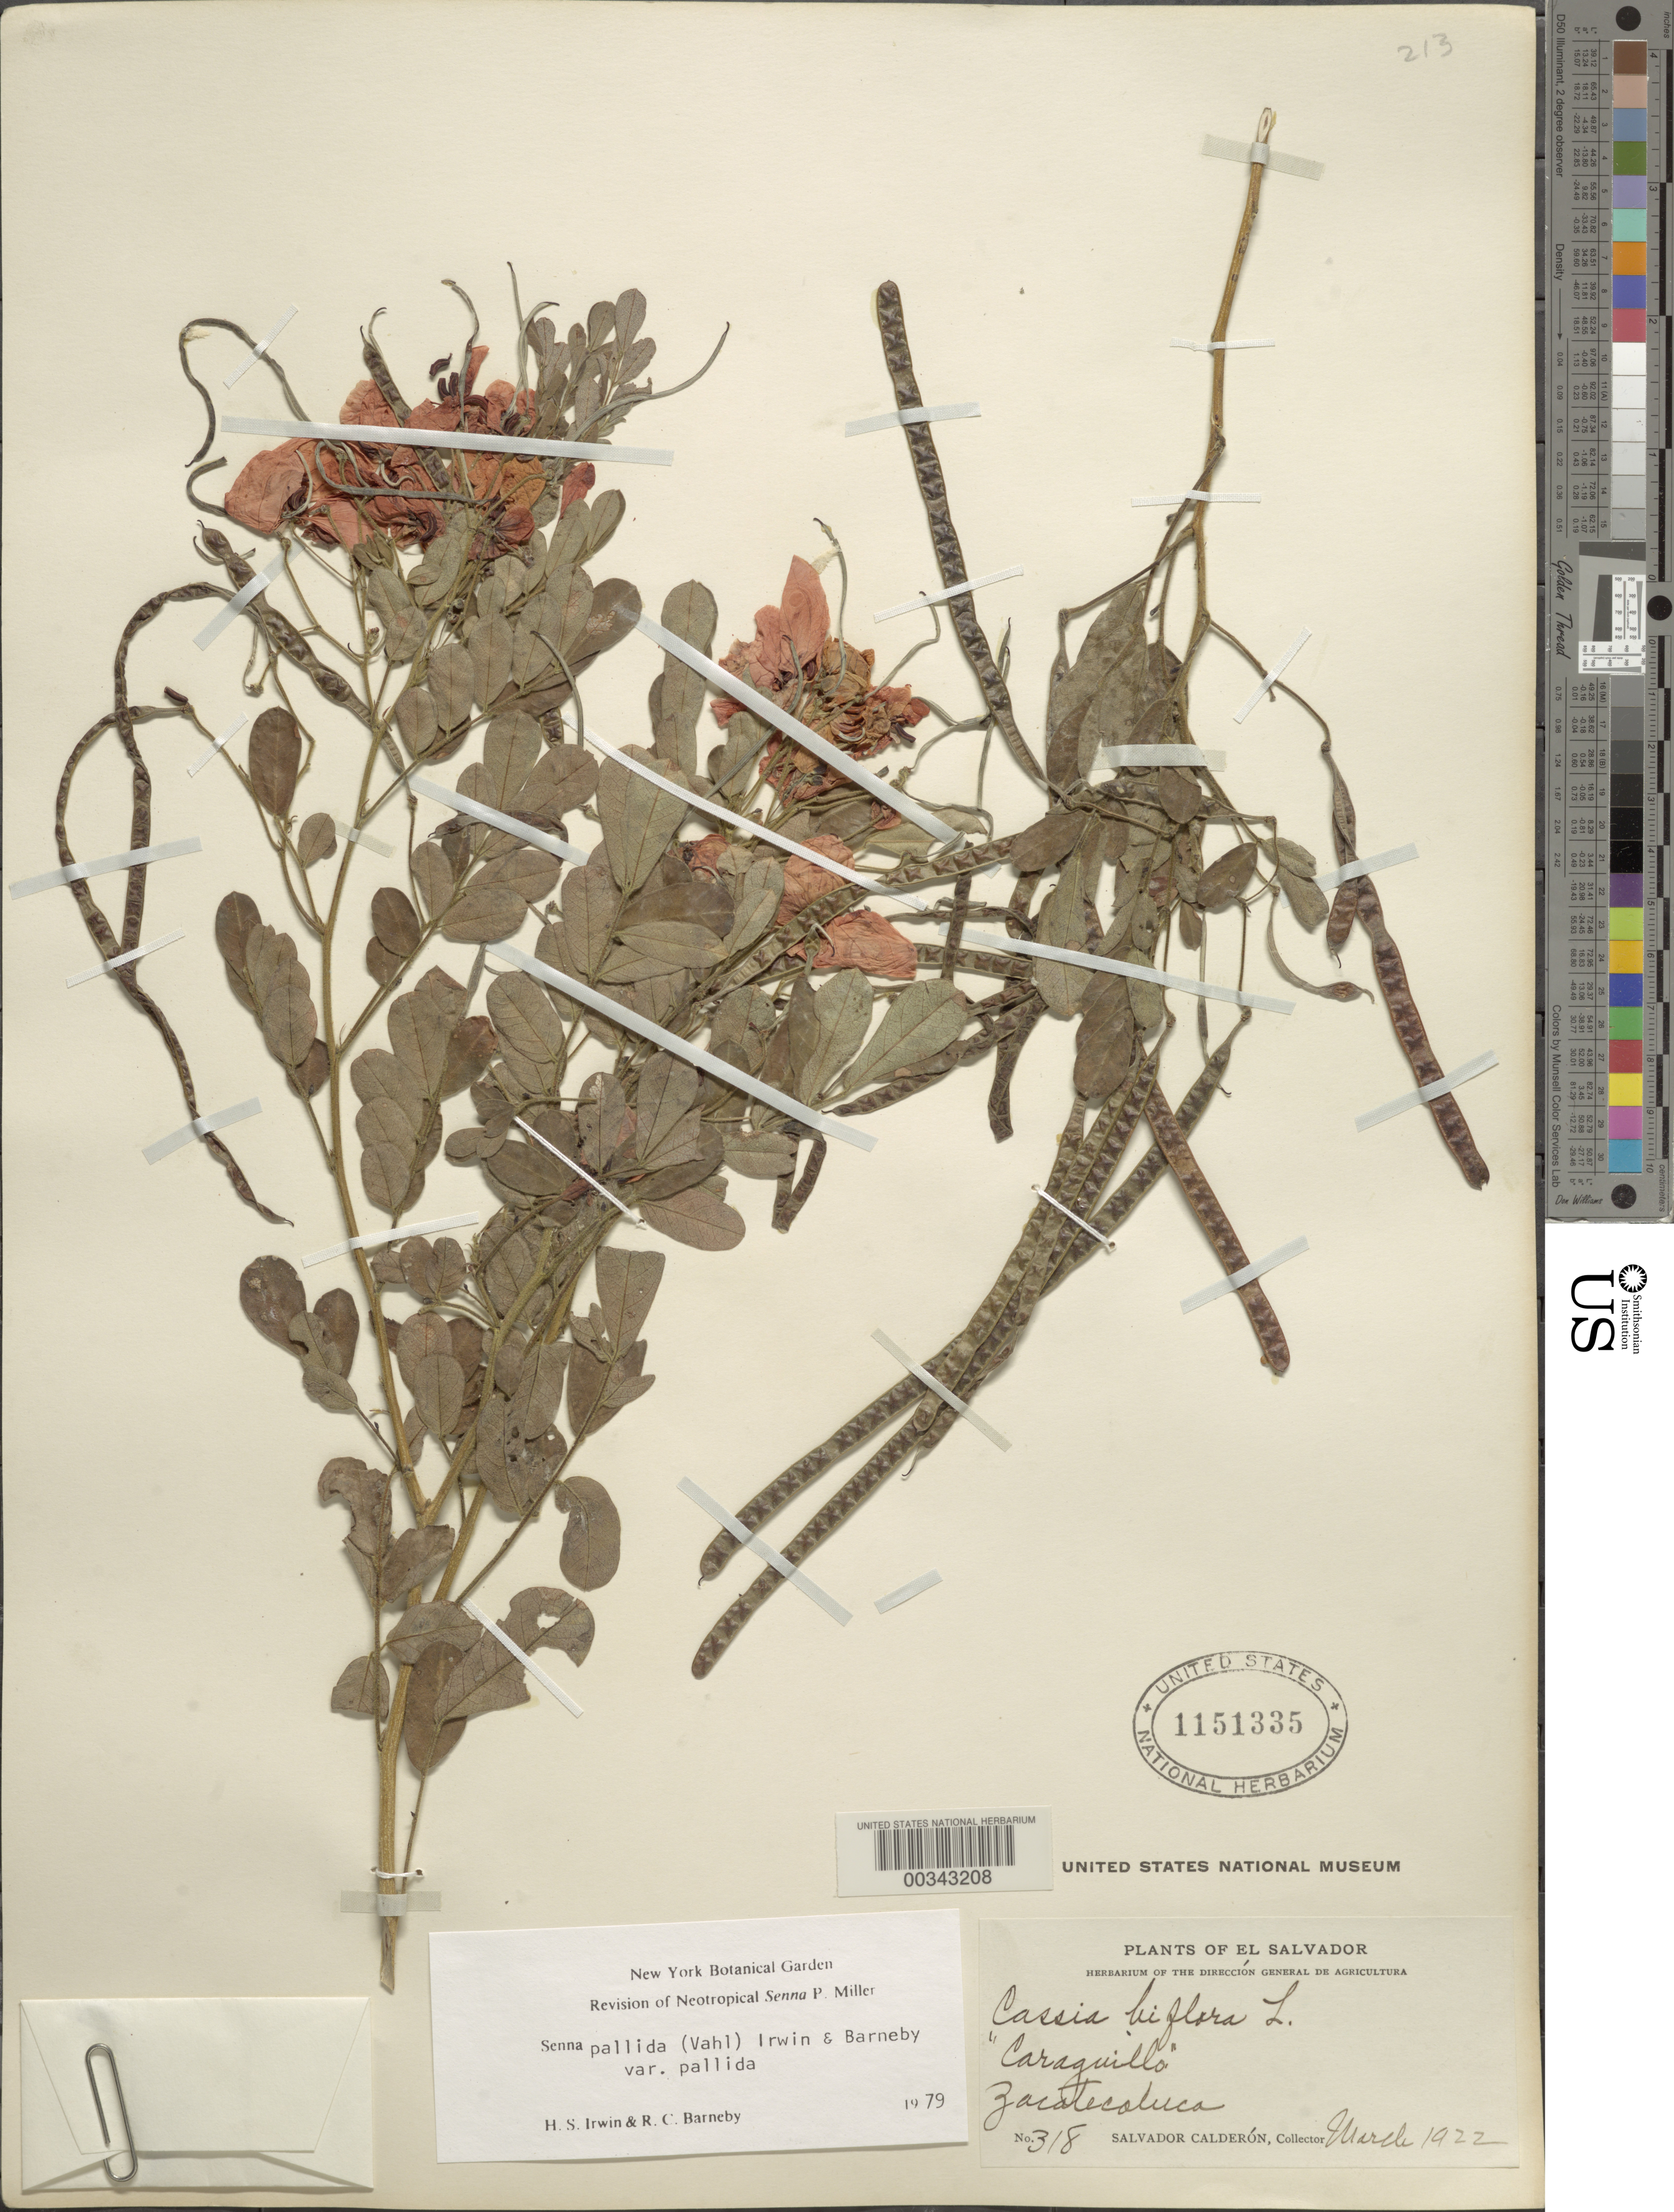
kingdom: Plantae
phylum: Tracheophyta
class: Magnoliopsida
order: Fabales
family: Fabaceae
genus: Senna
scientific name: Senna pallida var. pallida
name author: (Vahl) H.S. Irwin & Barneby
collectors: S. Calderón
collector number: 318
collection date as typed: Mar 1922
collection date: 1922-03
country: El Salvador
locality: Zacatecaluca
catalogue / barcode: US 1151335